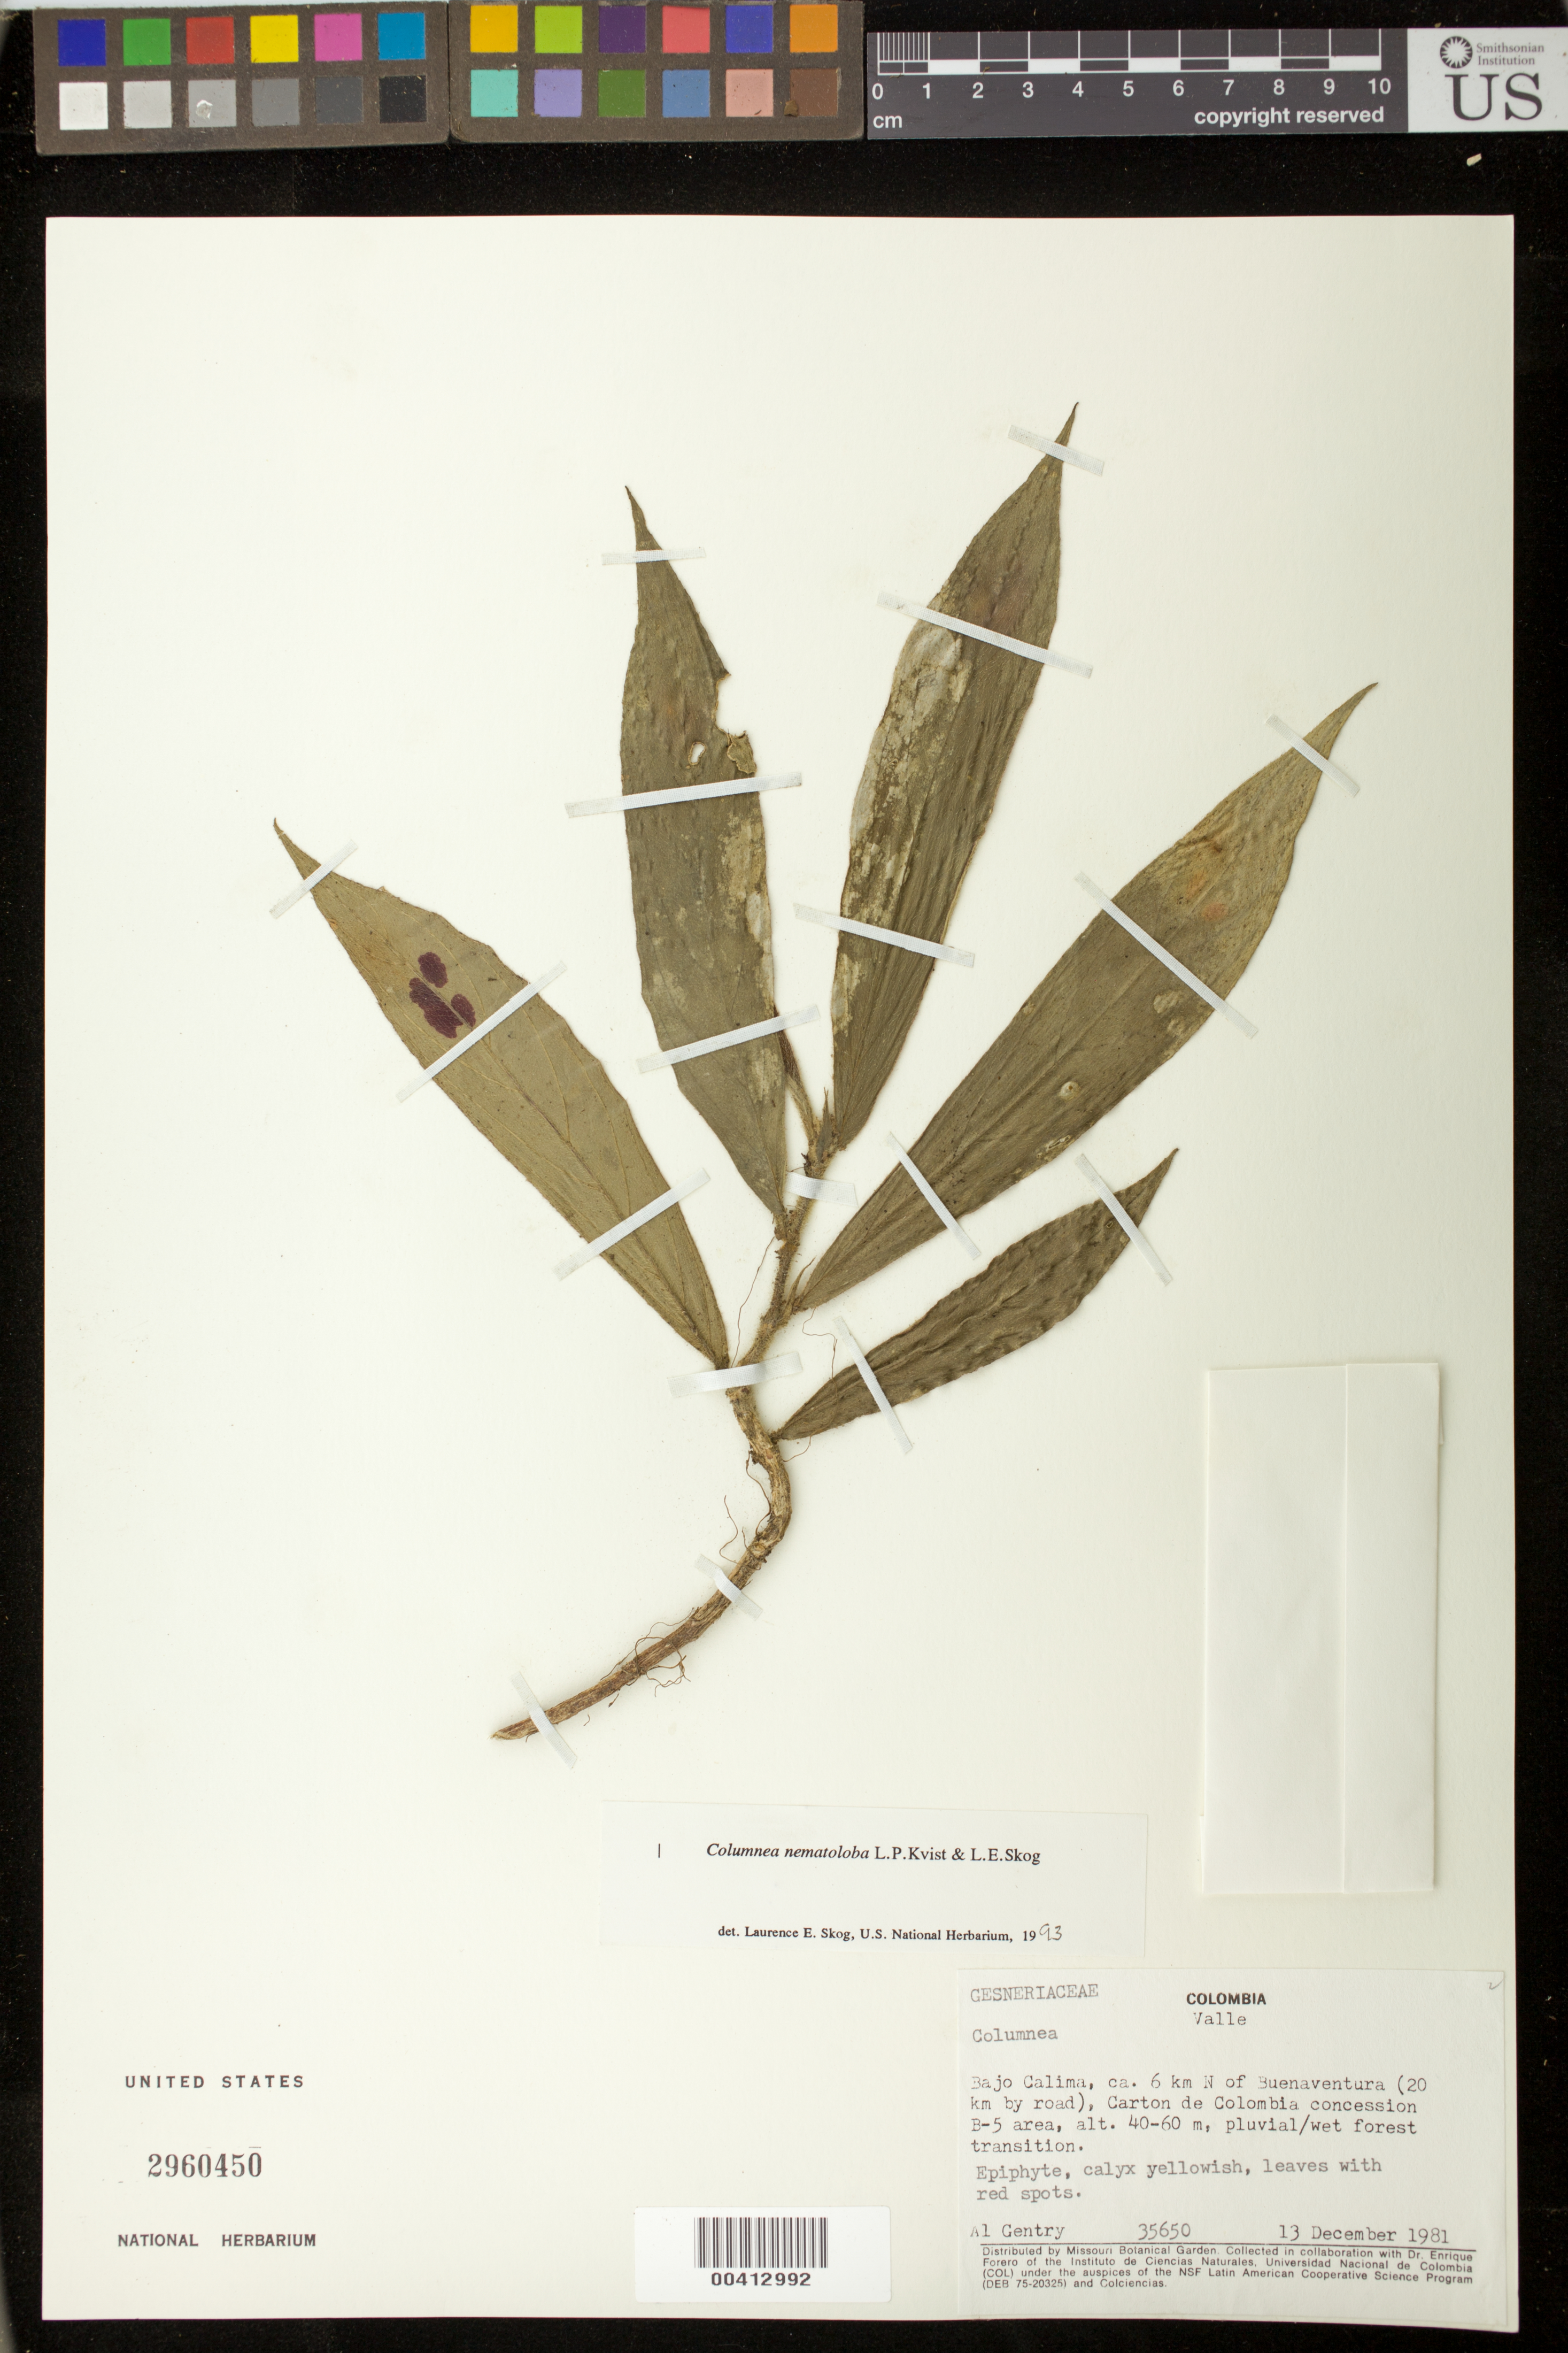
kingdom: Plantae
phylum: Tracheophyta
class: Magnoliopsida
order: Lamiales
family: Gesneriaceae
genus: Columnea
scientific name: Columnea nematoloba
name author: L.P. Kvist & L.E. Skog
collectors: A. H. Gentry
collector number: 35650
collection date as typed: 13 Dec 1981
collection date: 1981-12-13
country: Colombia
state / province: Valle del Cauca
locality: Bajo Calima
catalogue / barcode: US 2960450